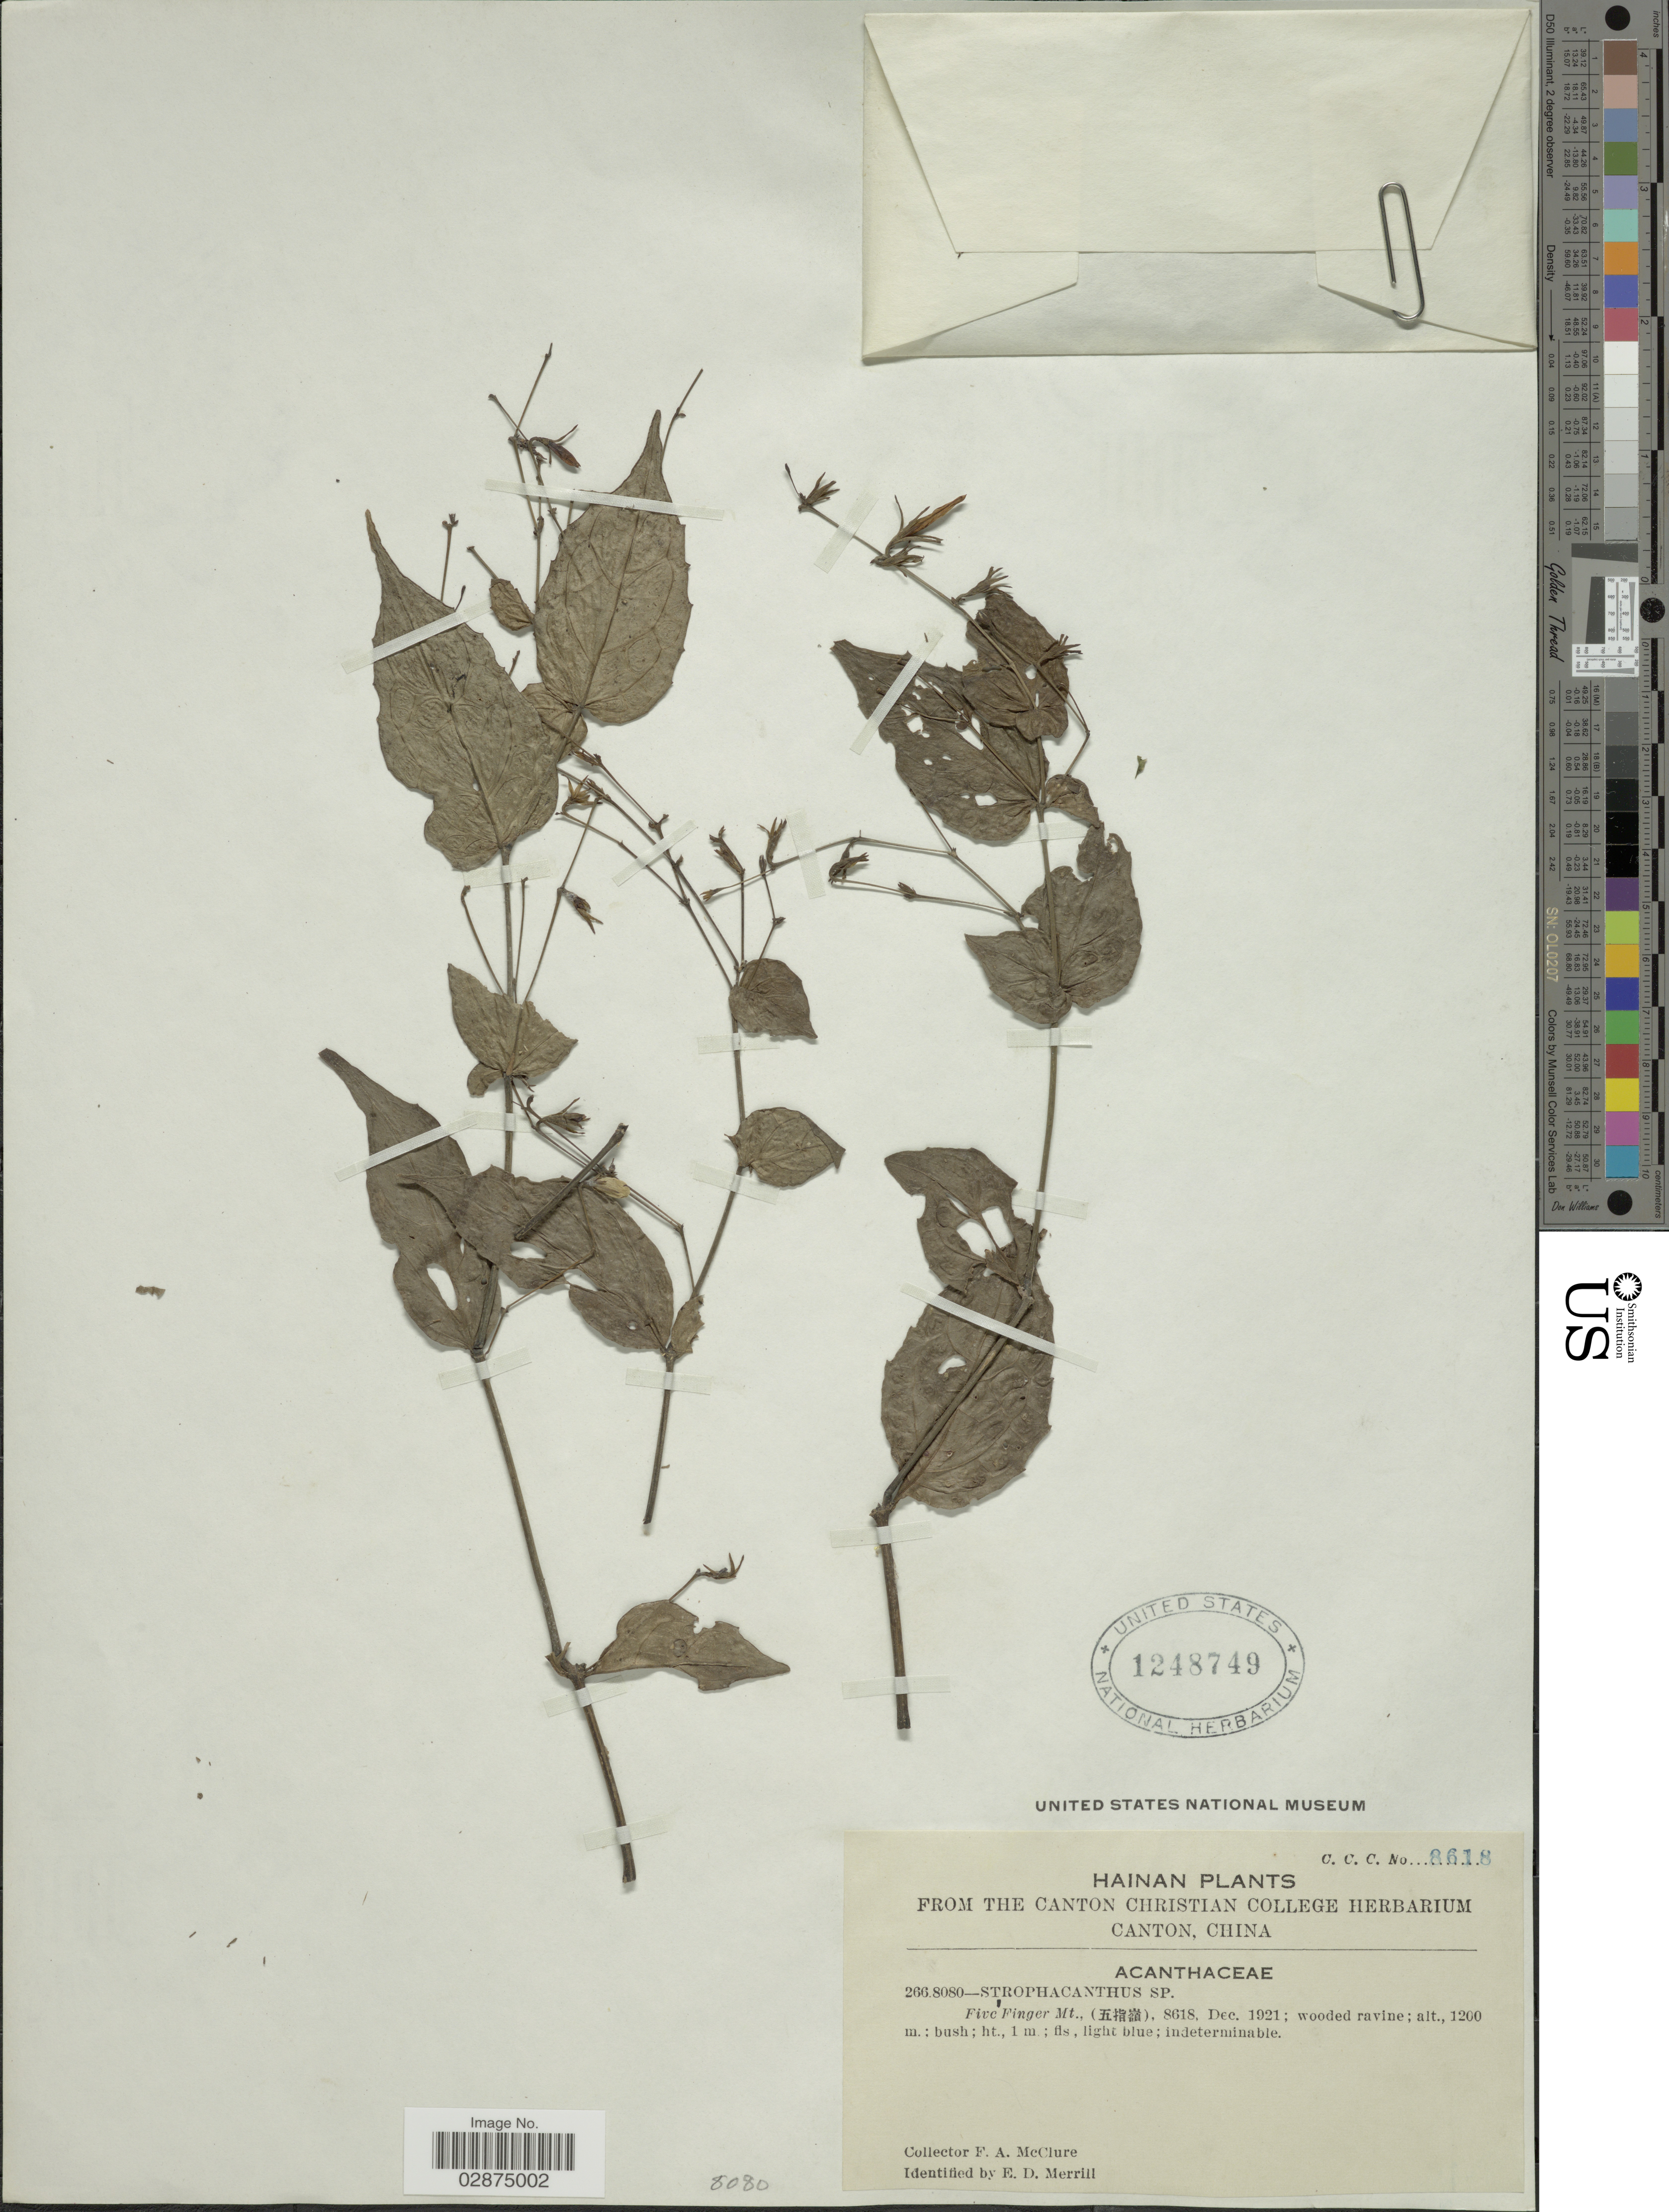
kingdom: Plantae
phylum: Tracheophyta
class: Magnoliopsida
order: Lamiales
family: Acanthaceae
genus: Strophacanthus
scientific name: Strophacanthus sp.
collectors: F. A. McClure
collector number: CCC8618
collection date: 1921-12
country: China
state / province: Hainan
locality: Five Finger Mt., X.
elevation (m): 1200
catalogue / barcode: US 1248749